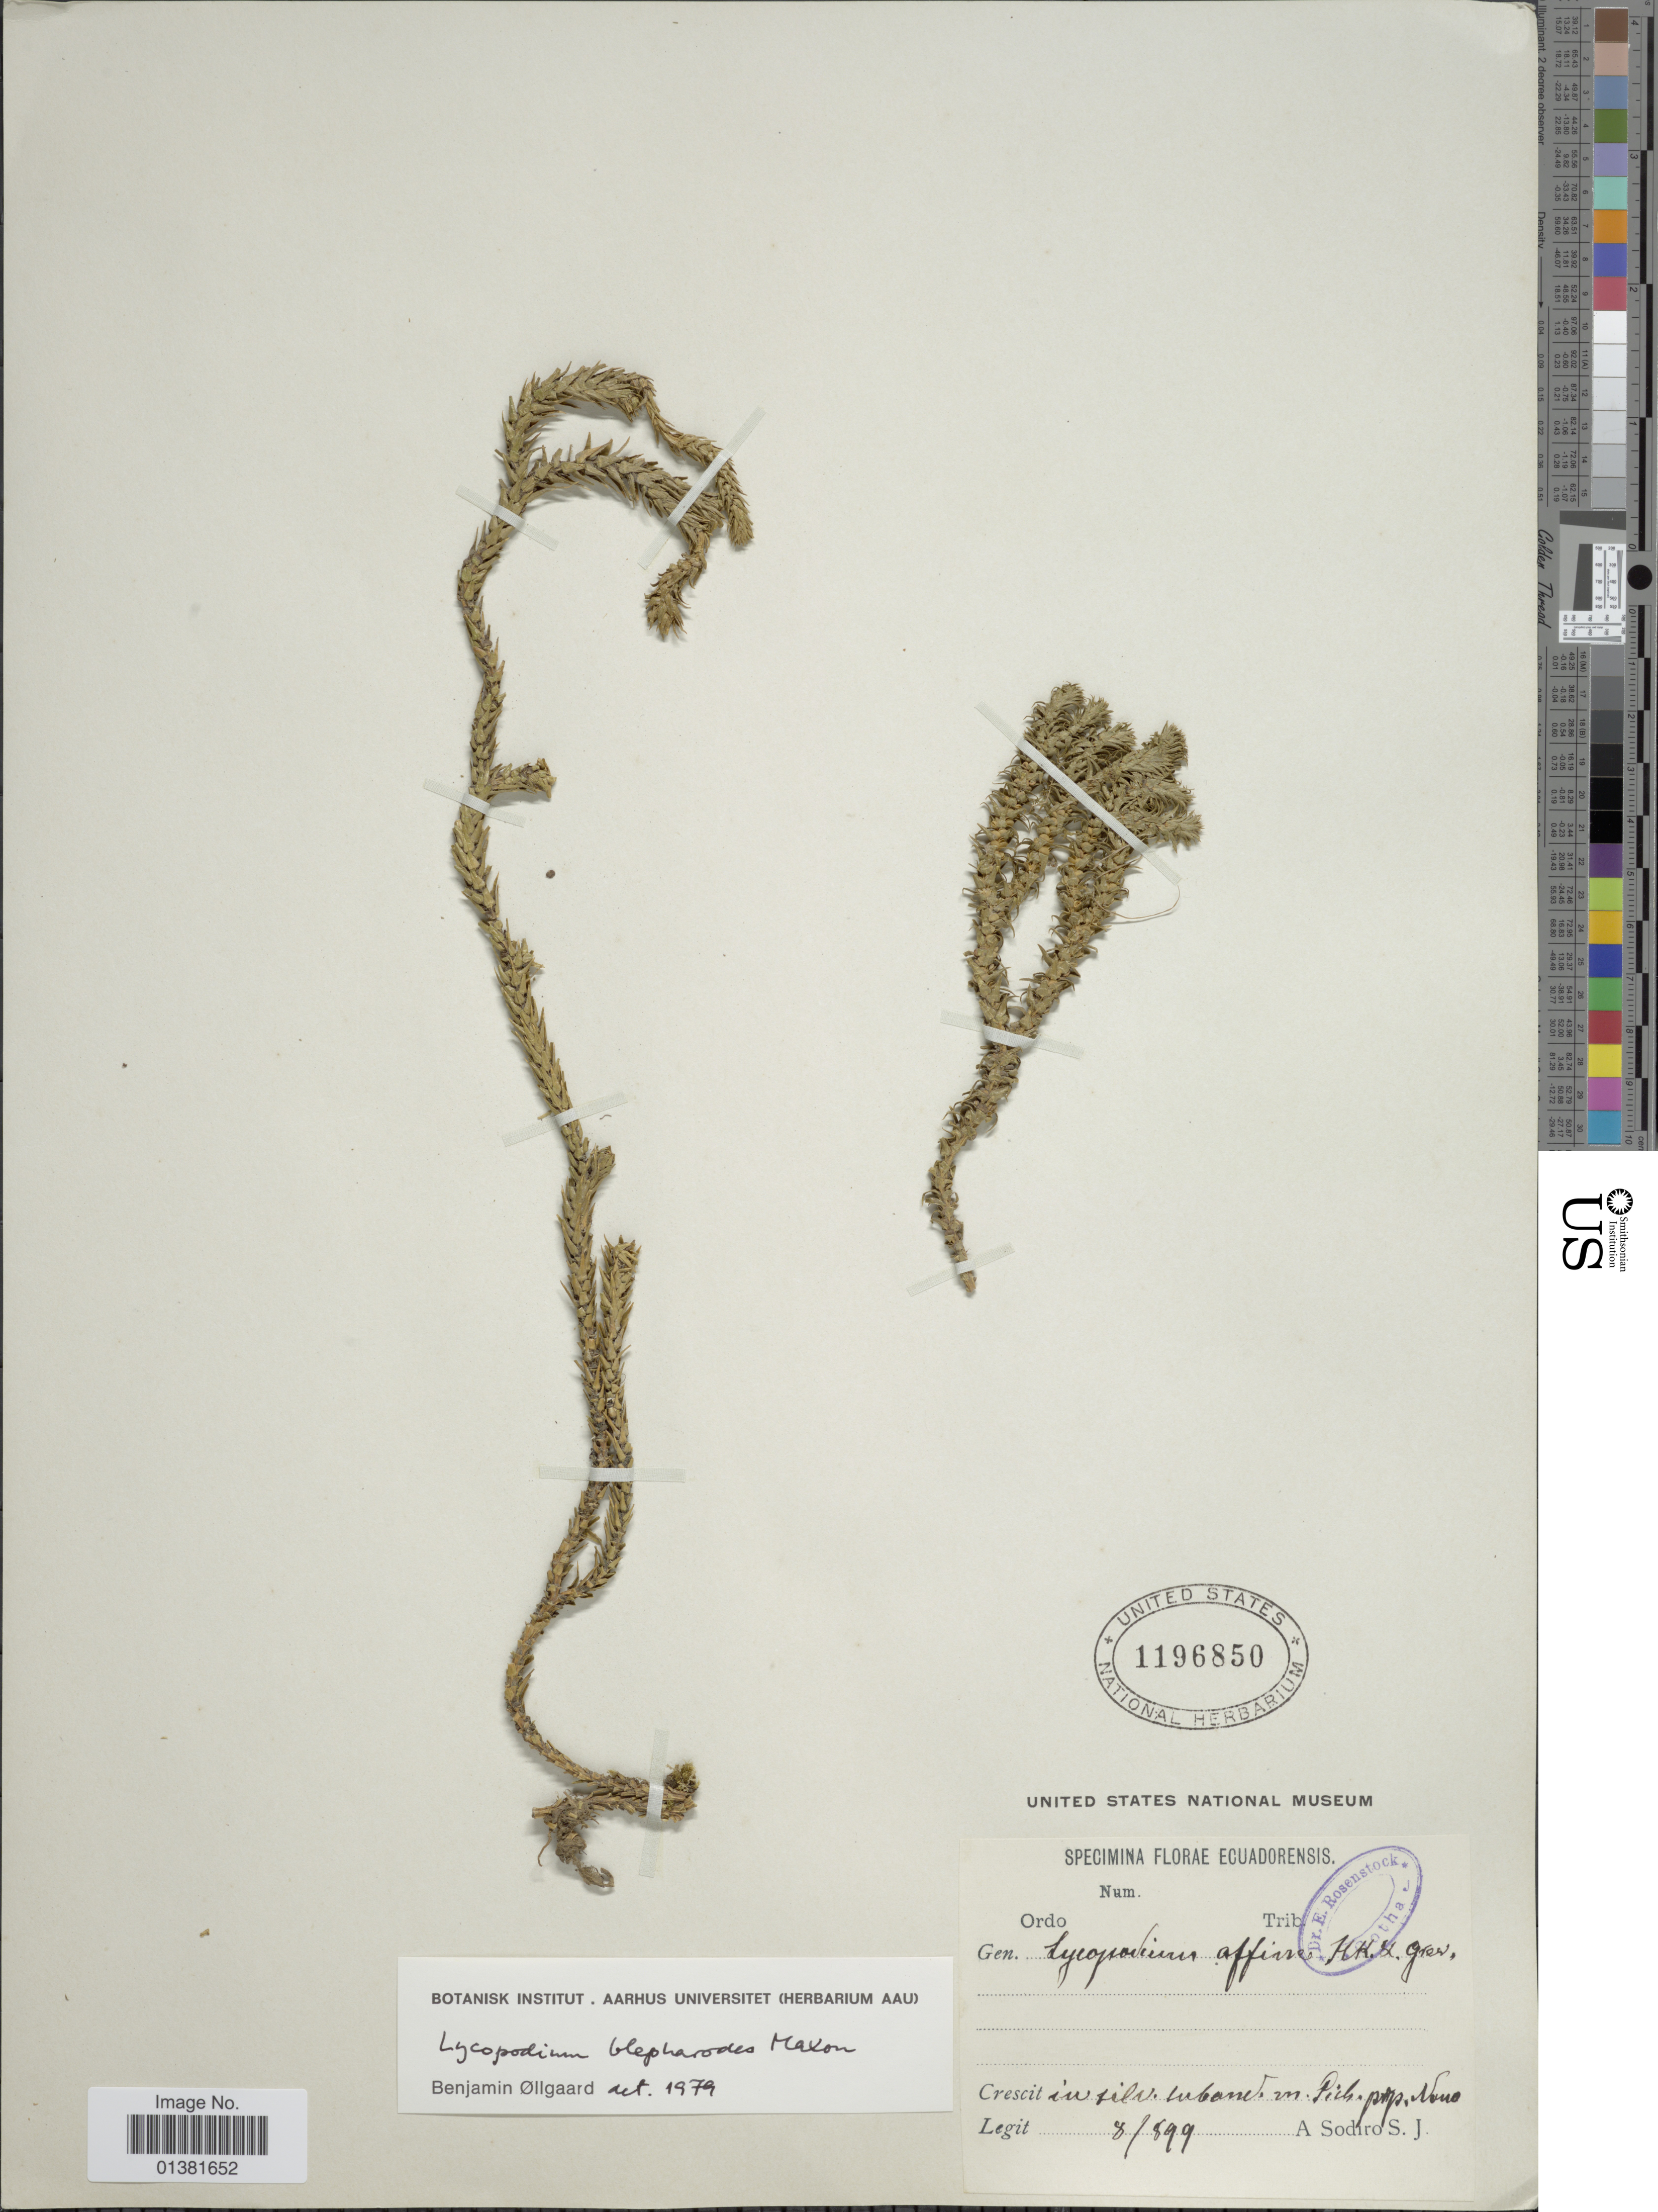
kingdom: Plantae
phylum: Tracheophyta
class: Lycopodiopsida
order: Lycopodiales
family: Lycopodiaceae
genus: Phlegmariurus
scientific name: Phlegmariurus affinis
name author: (Trevis.) B. Øllg.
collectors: A. Sodiro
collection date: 1899-08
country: Ecuador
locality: Crescit in silv. suband in Pich prop Nono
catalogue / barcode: US 1196850